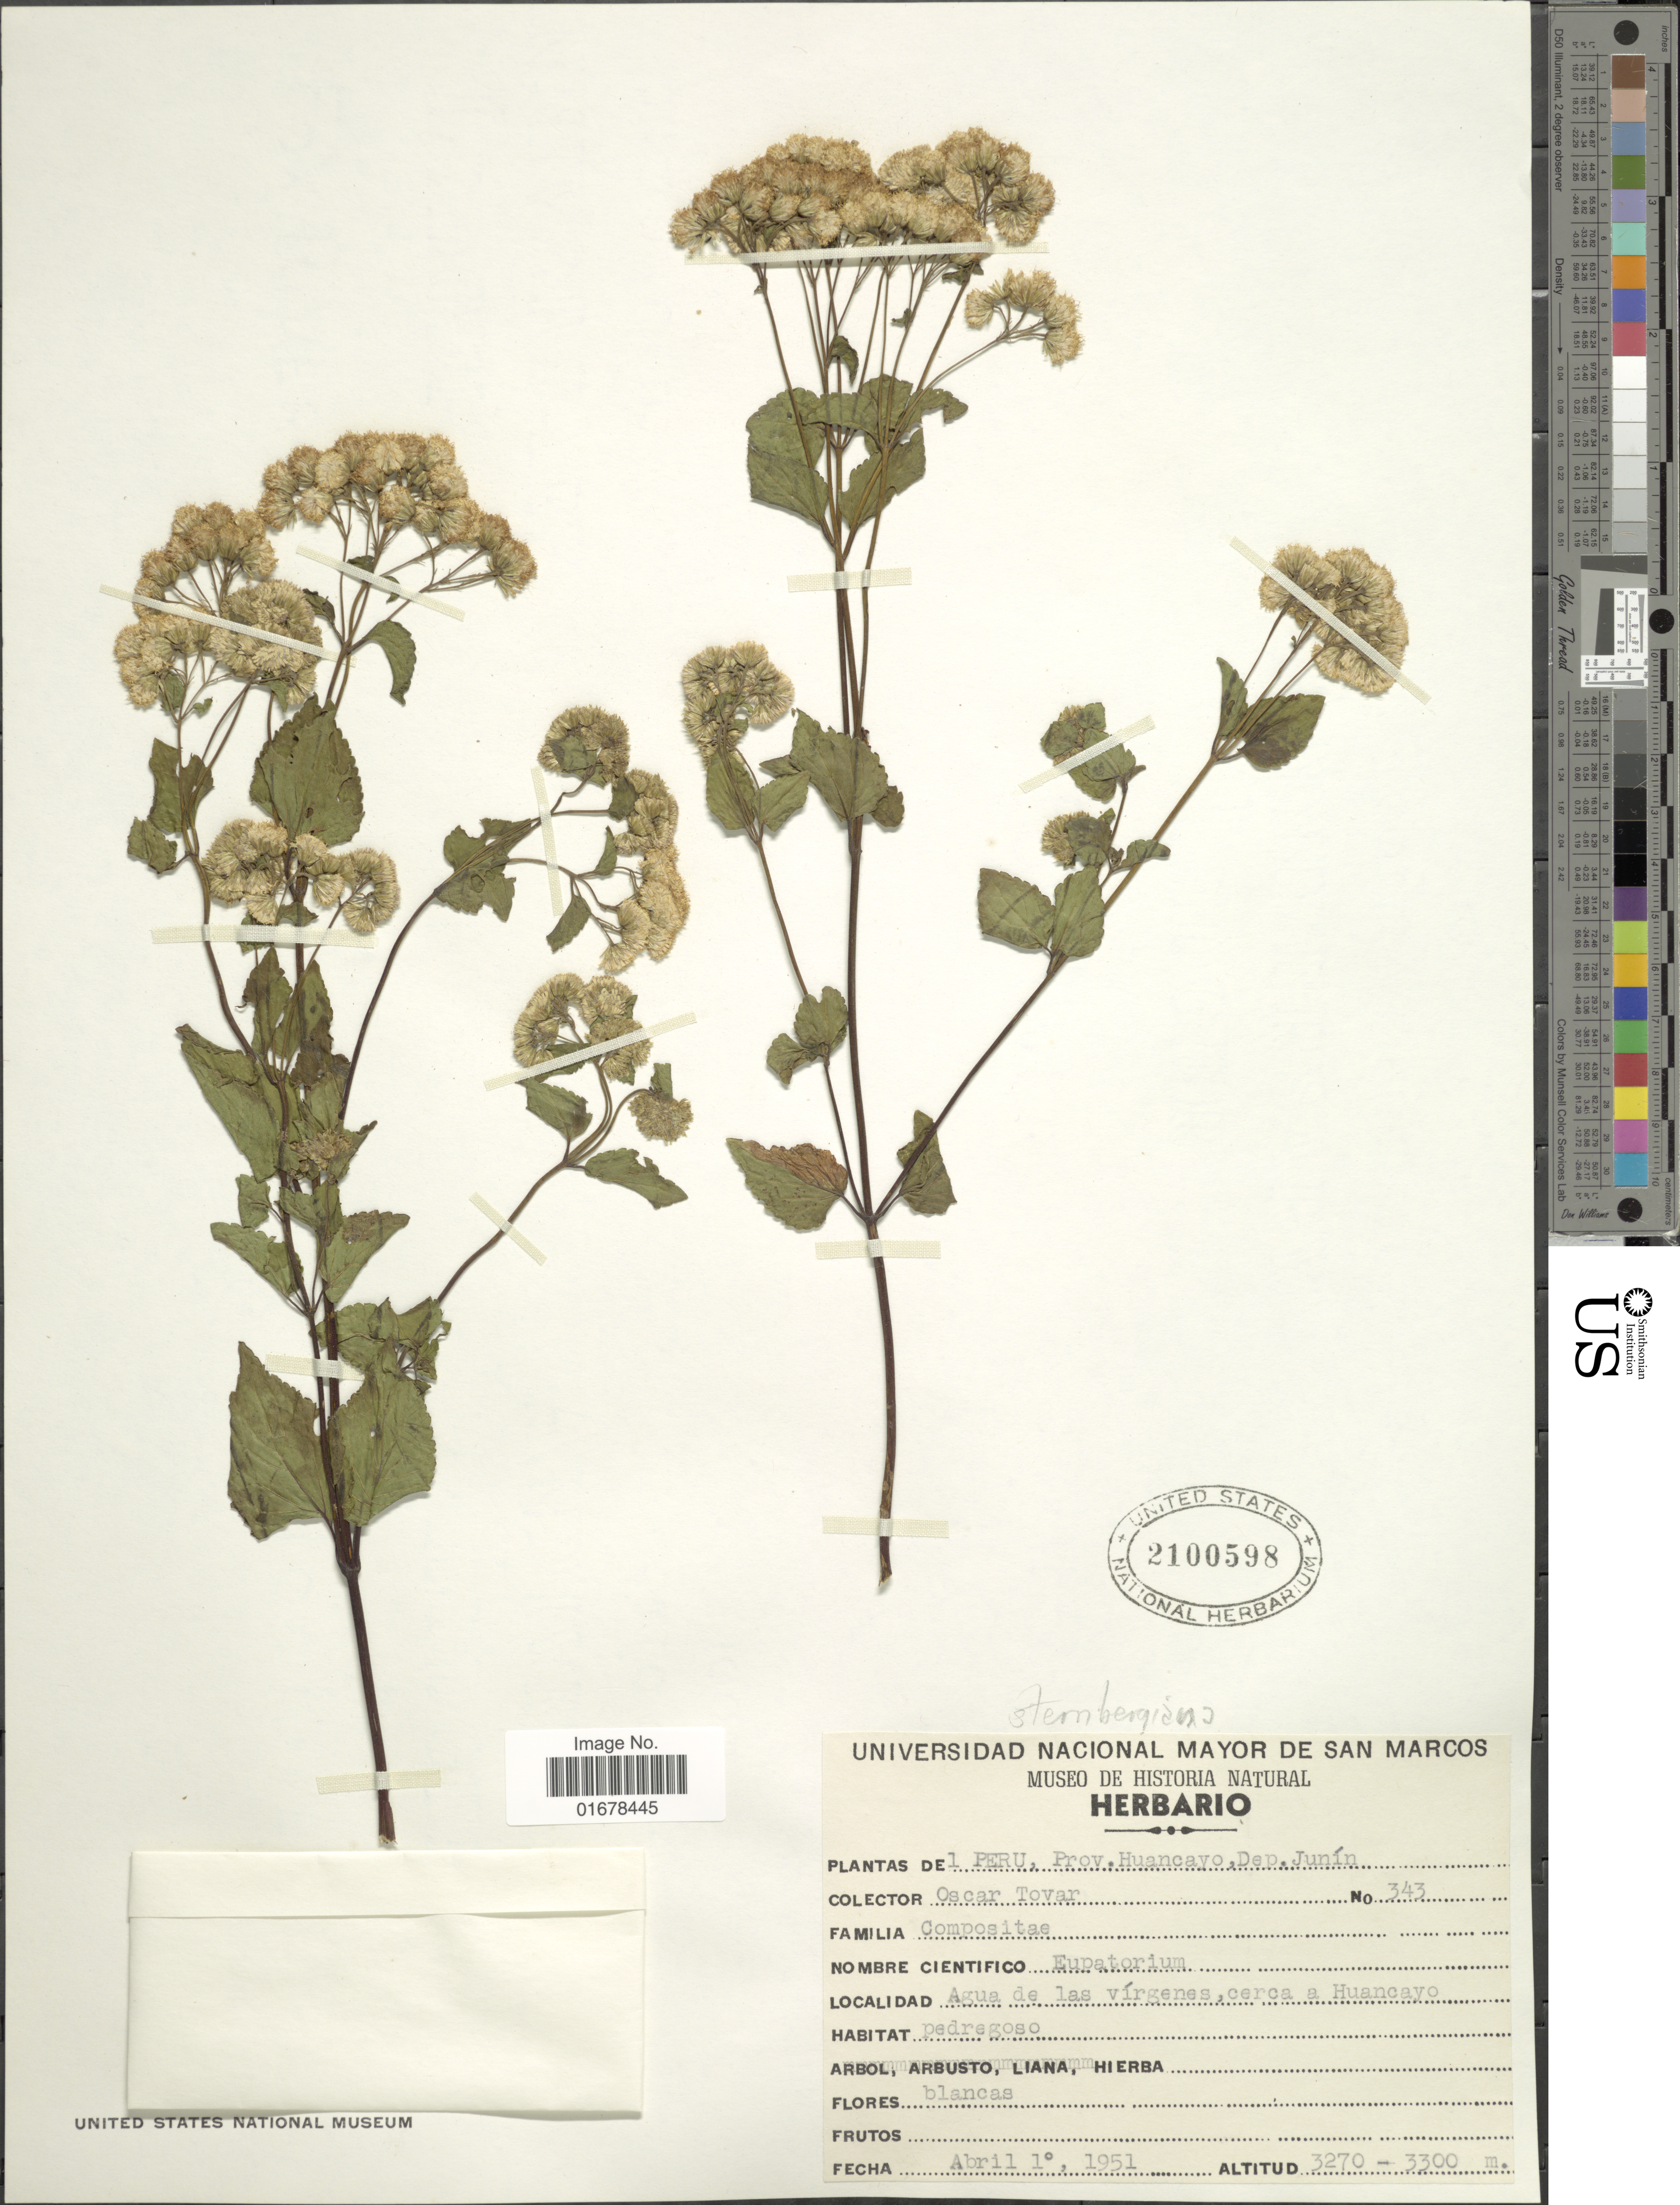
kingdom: Plantae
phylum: Tracheophyta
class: Magnoliopsida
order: Asterales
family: Asteraceae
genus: Ageratina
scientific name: Ageratina sternbergiana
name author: (DC.) R.M. King & H. Rob.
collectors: Ó. Tovar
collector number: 343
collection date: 1951-04-01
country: Peru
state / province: Junín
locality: Prov. Huancayo, Dep. Junin, Agua de las virgense, cerca a Huancayo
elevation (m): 3270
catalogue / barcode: US 2100598